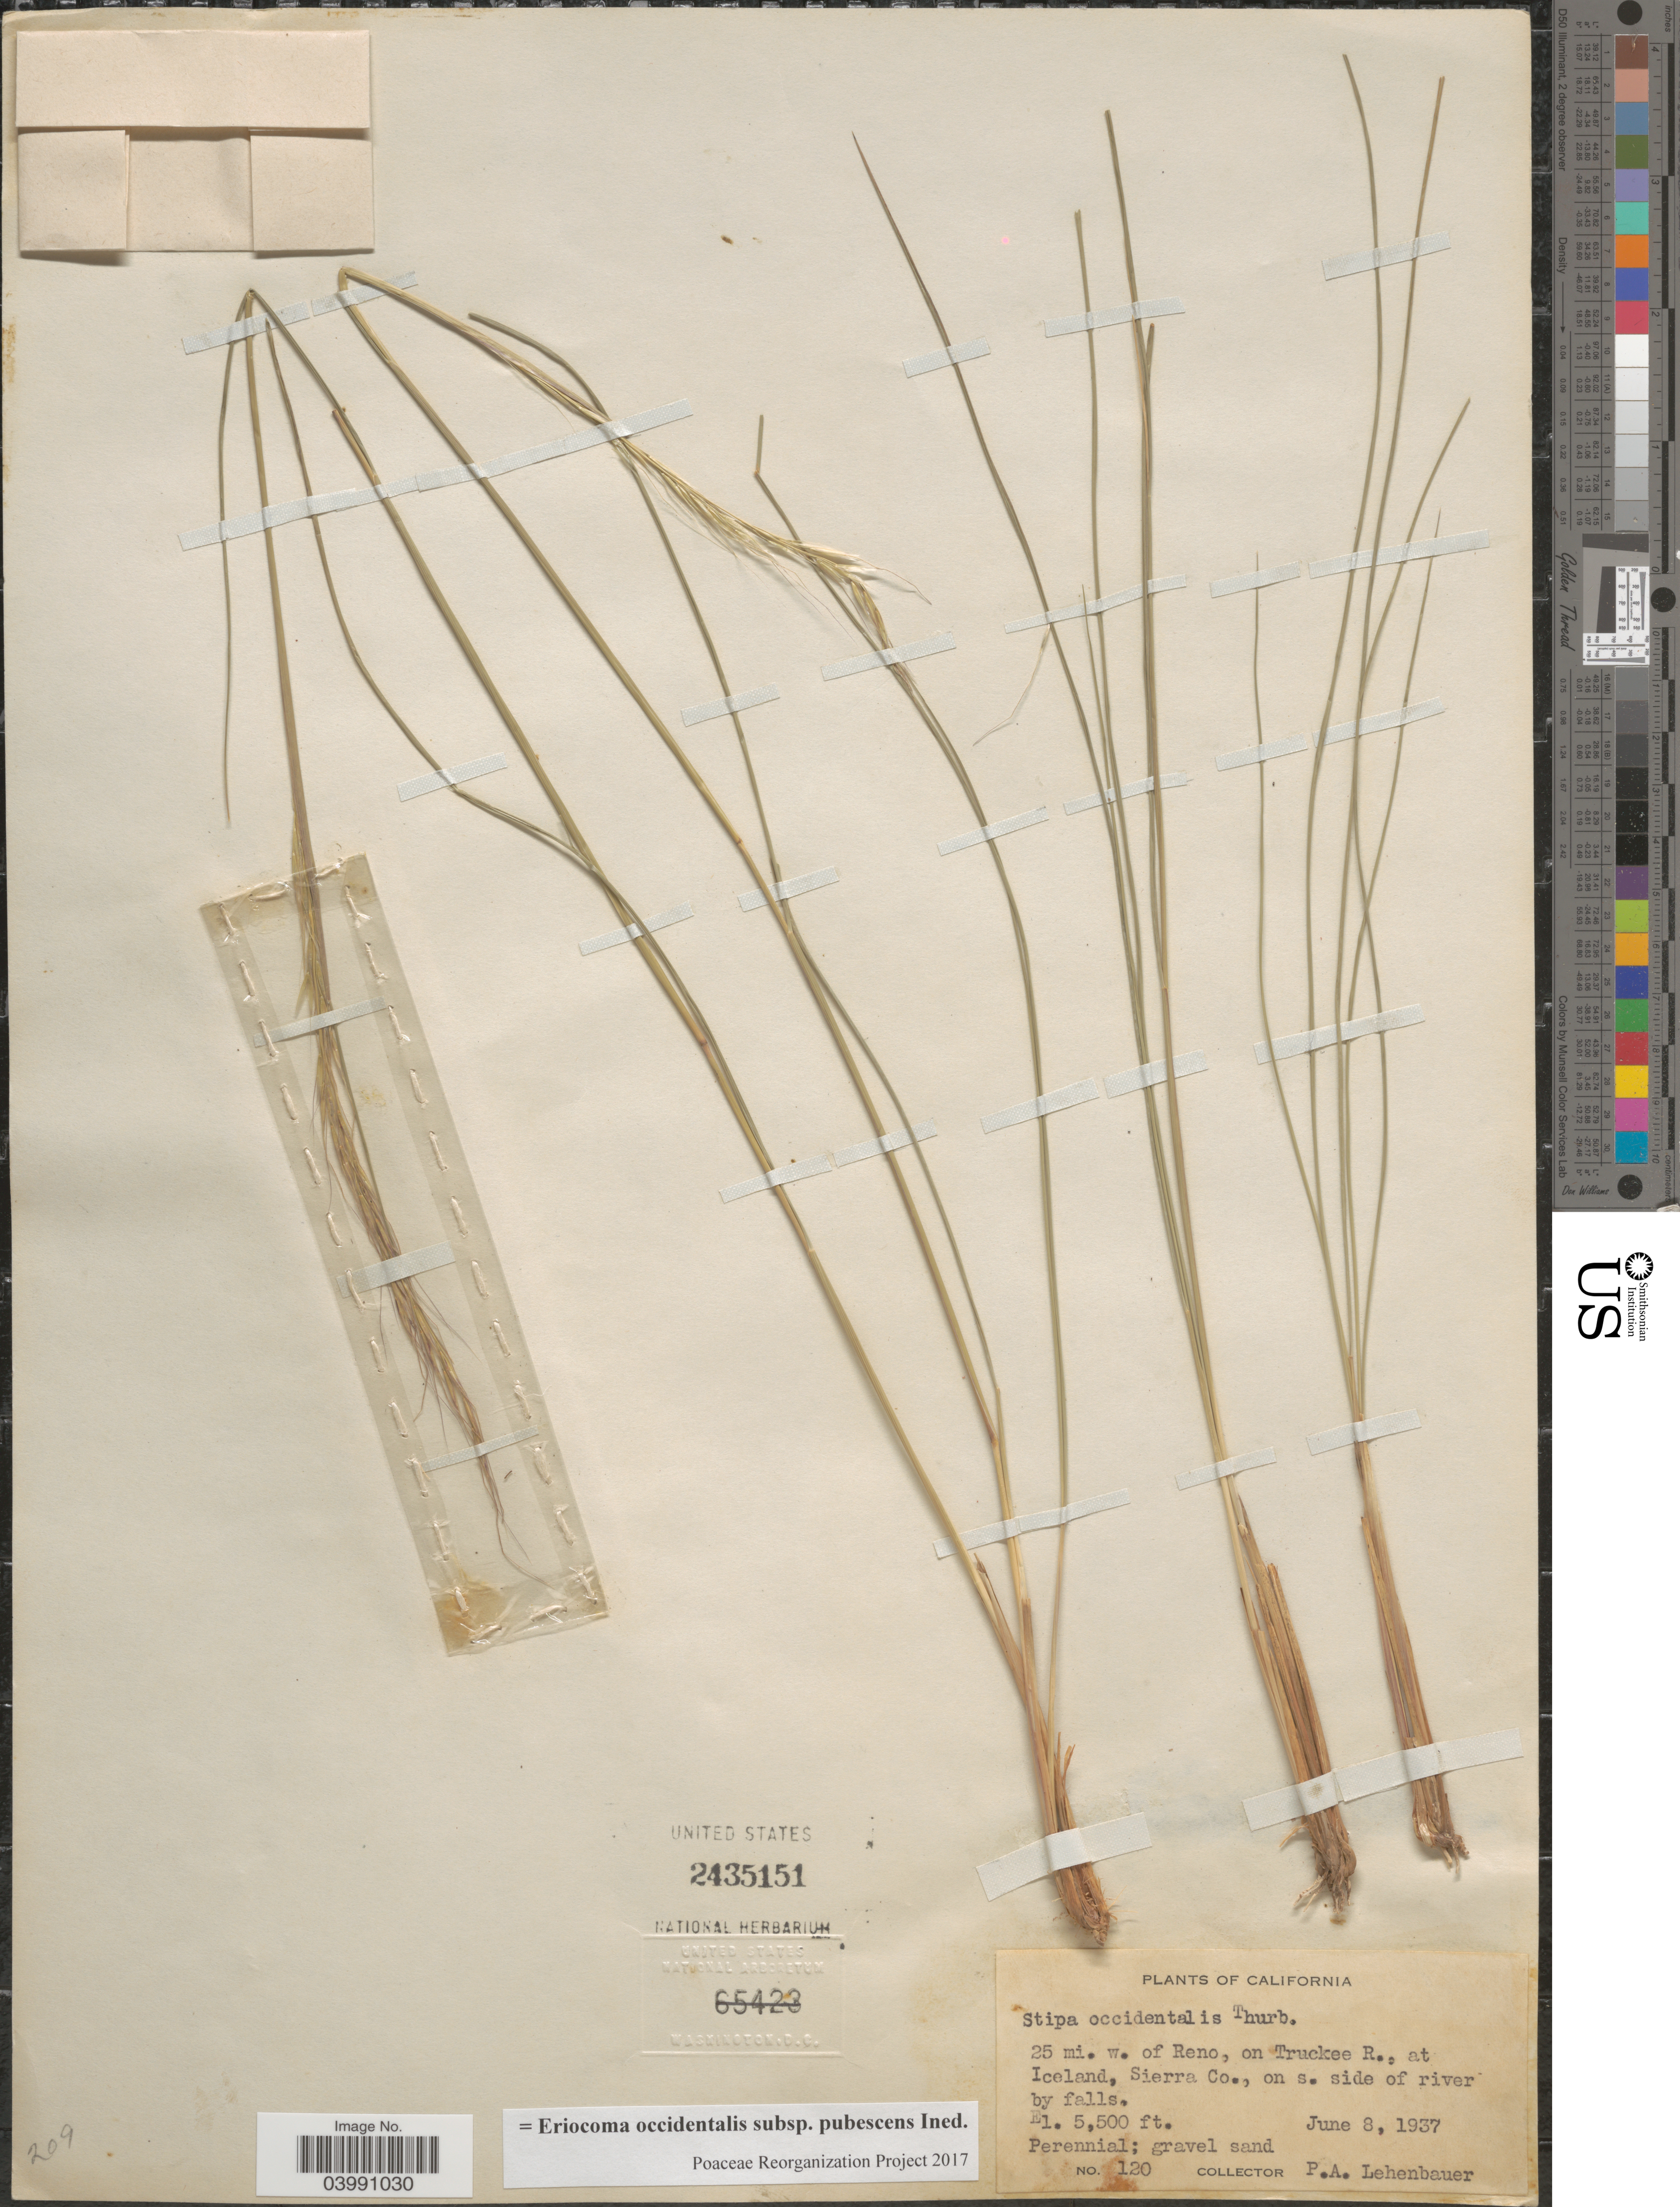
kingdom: Plantae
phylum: Tracheophyta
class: Liliopsida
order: Poales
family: Poaceae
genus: Eriocoma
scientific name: Eriocoma occidentalis subsp. pubescens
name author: (Vasey) Romasch.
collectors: P. Lehenbauer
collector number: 120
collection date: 1937-06-08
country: United States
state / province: California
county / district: Sierra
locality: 25 mi. w. of Reno, on Truckee R., at Iceland, Sierra Co., on s. side of river by falls.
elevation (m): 1676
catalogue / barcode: US 2435151